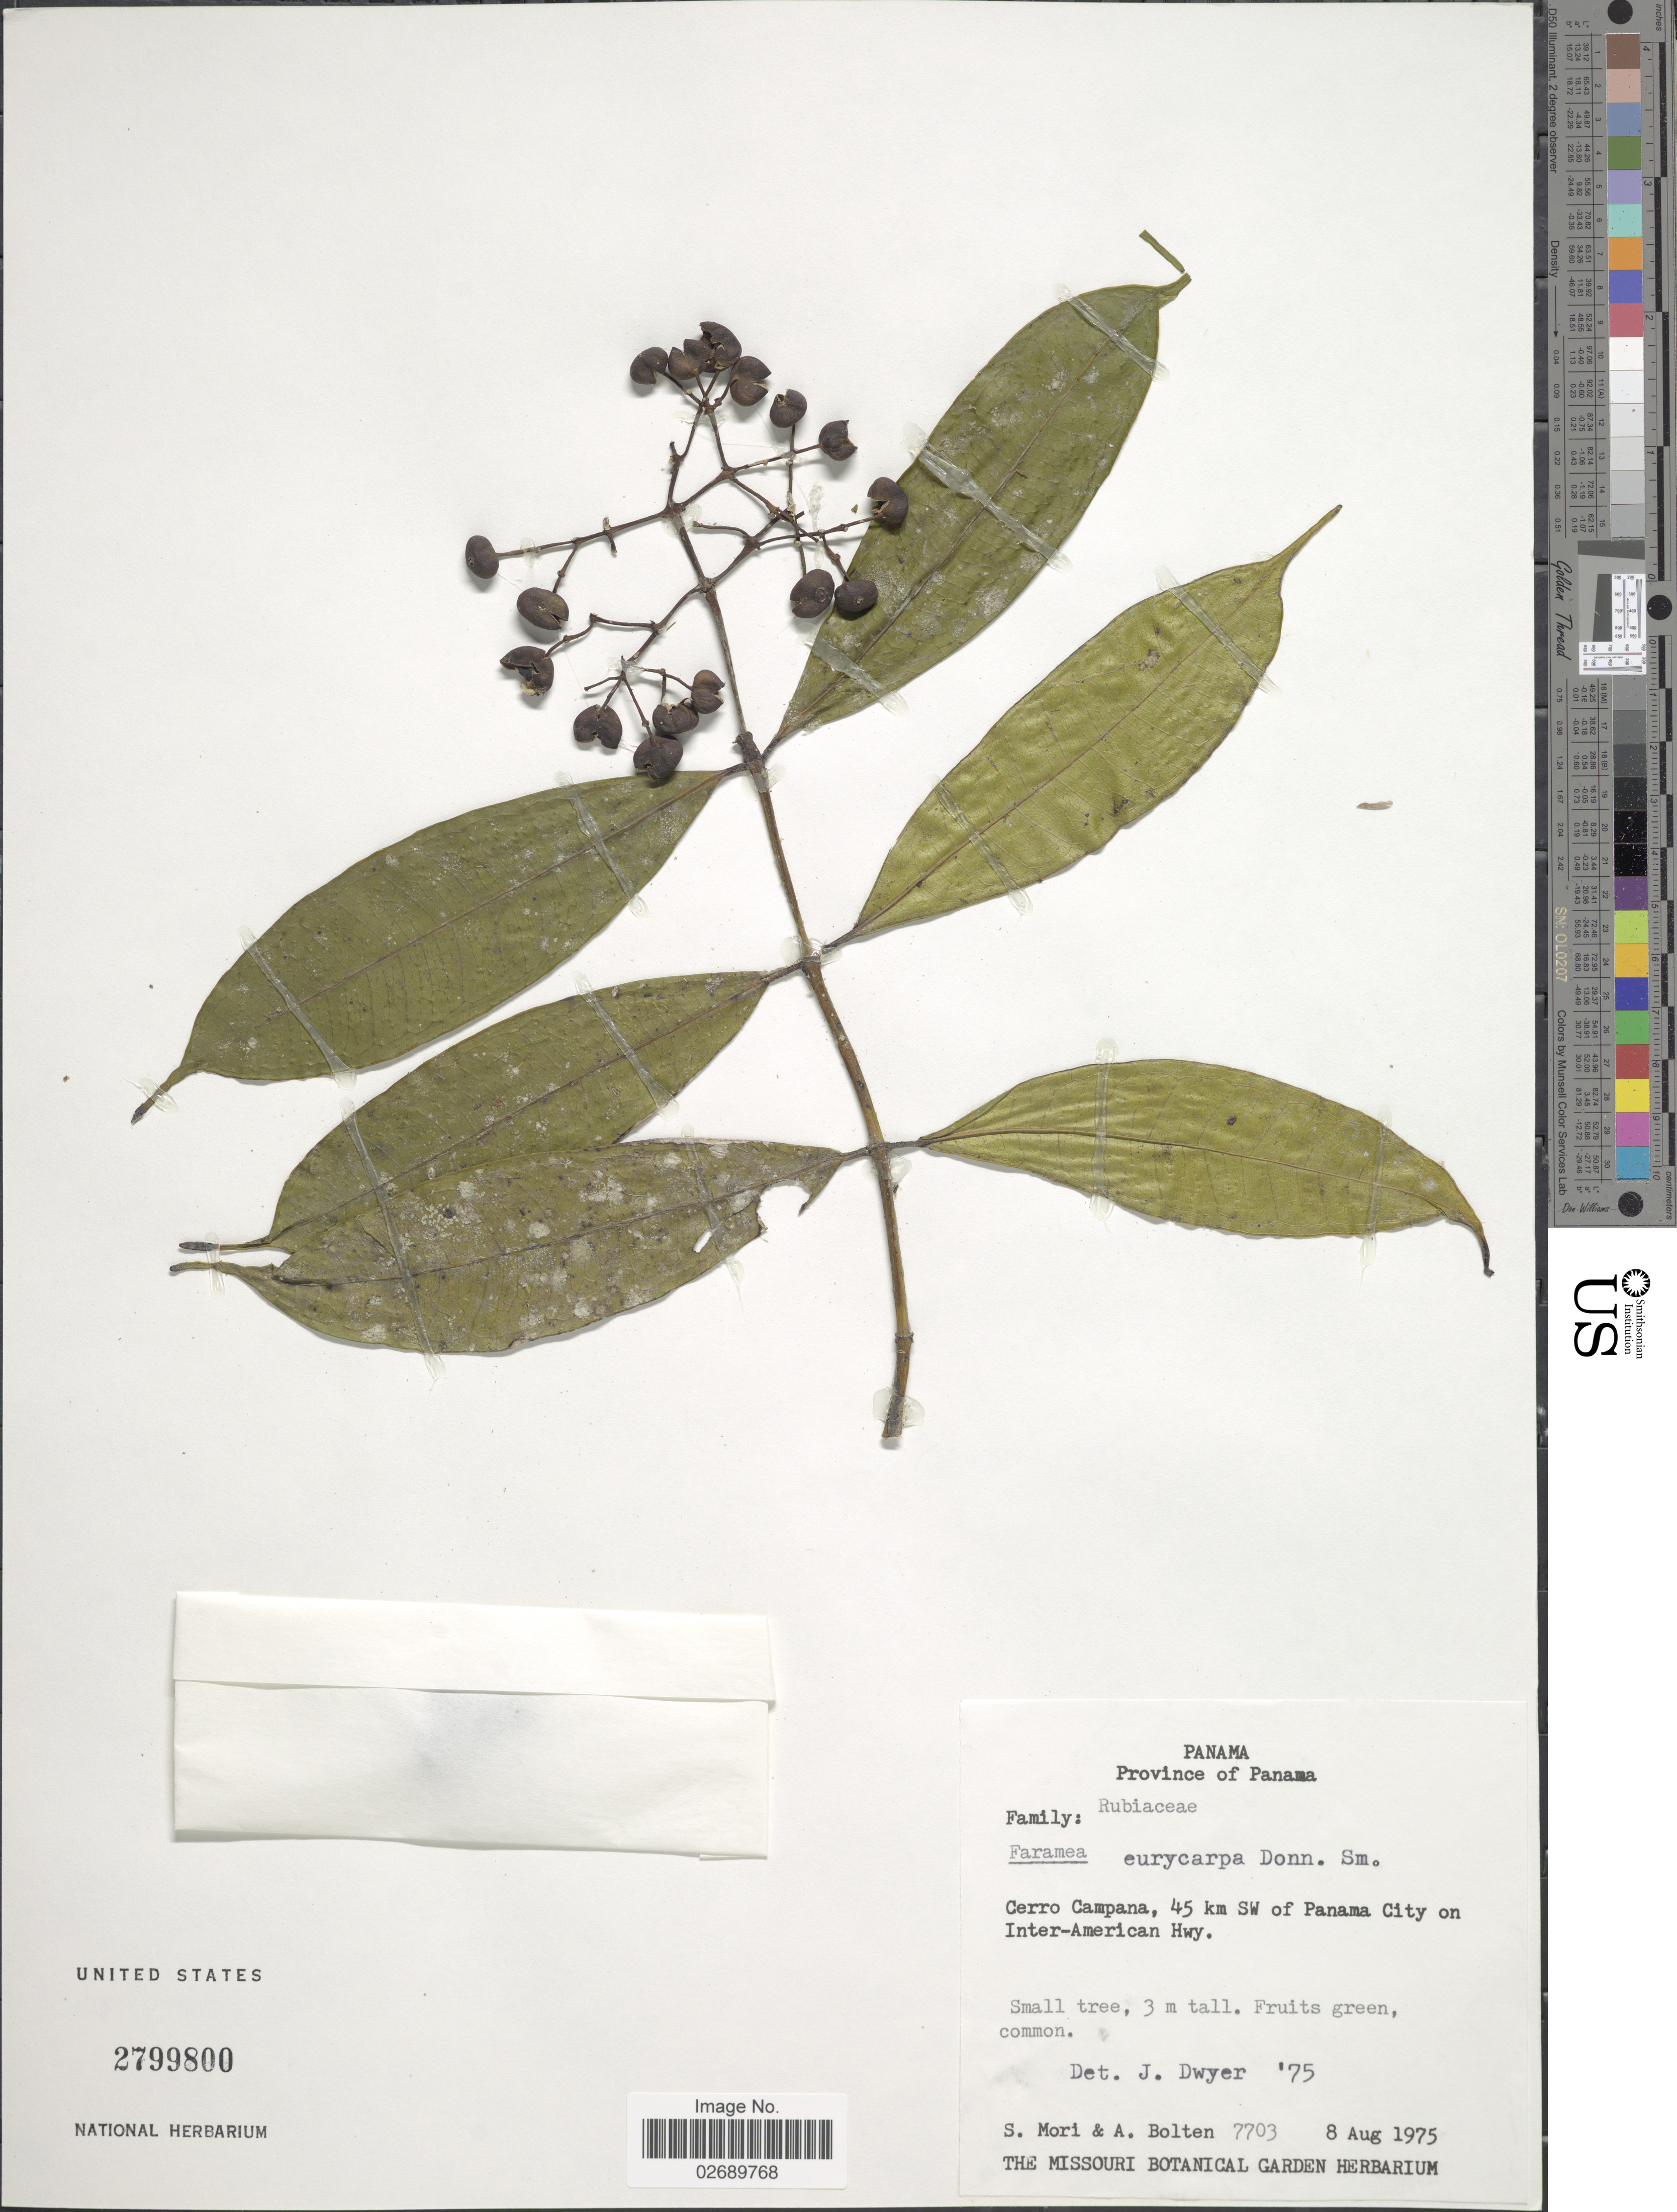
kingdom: Plantae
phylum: Tracheophyta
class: Magnoliopsida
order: Gentianales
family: Rubiaceae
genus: Faramea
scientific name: Faramea eurycarpa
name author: Donn. Sm.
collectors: S. Mori & A. Bolten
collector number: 7703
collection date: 1975-08-08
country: Panama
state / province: Panamá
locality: Cerro Campana, 45 km SW of Panama City on Inter-American Hwy.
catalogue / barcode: US 2799800